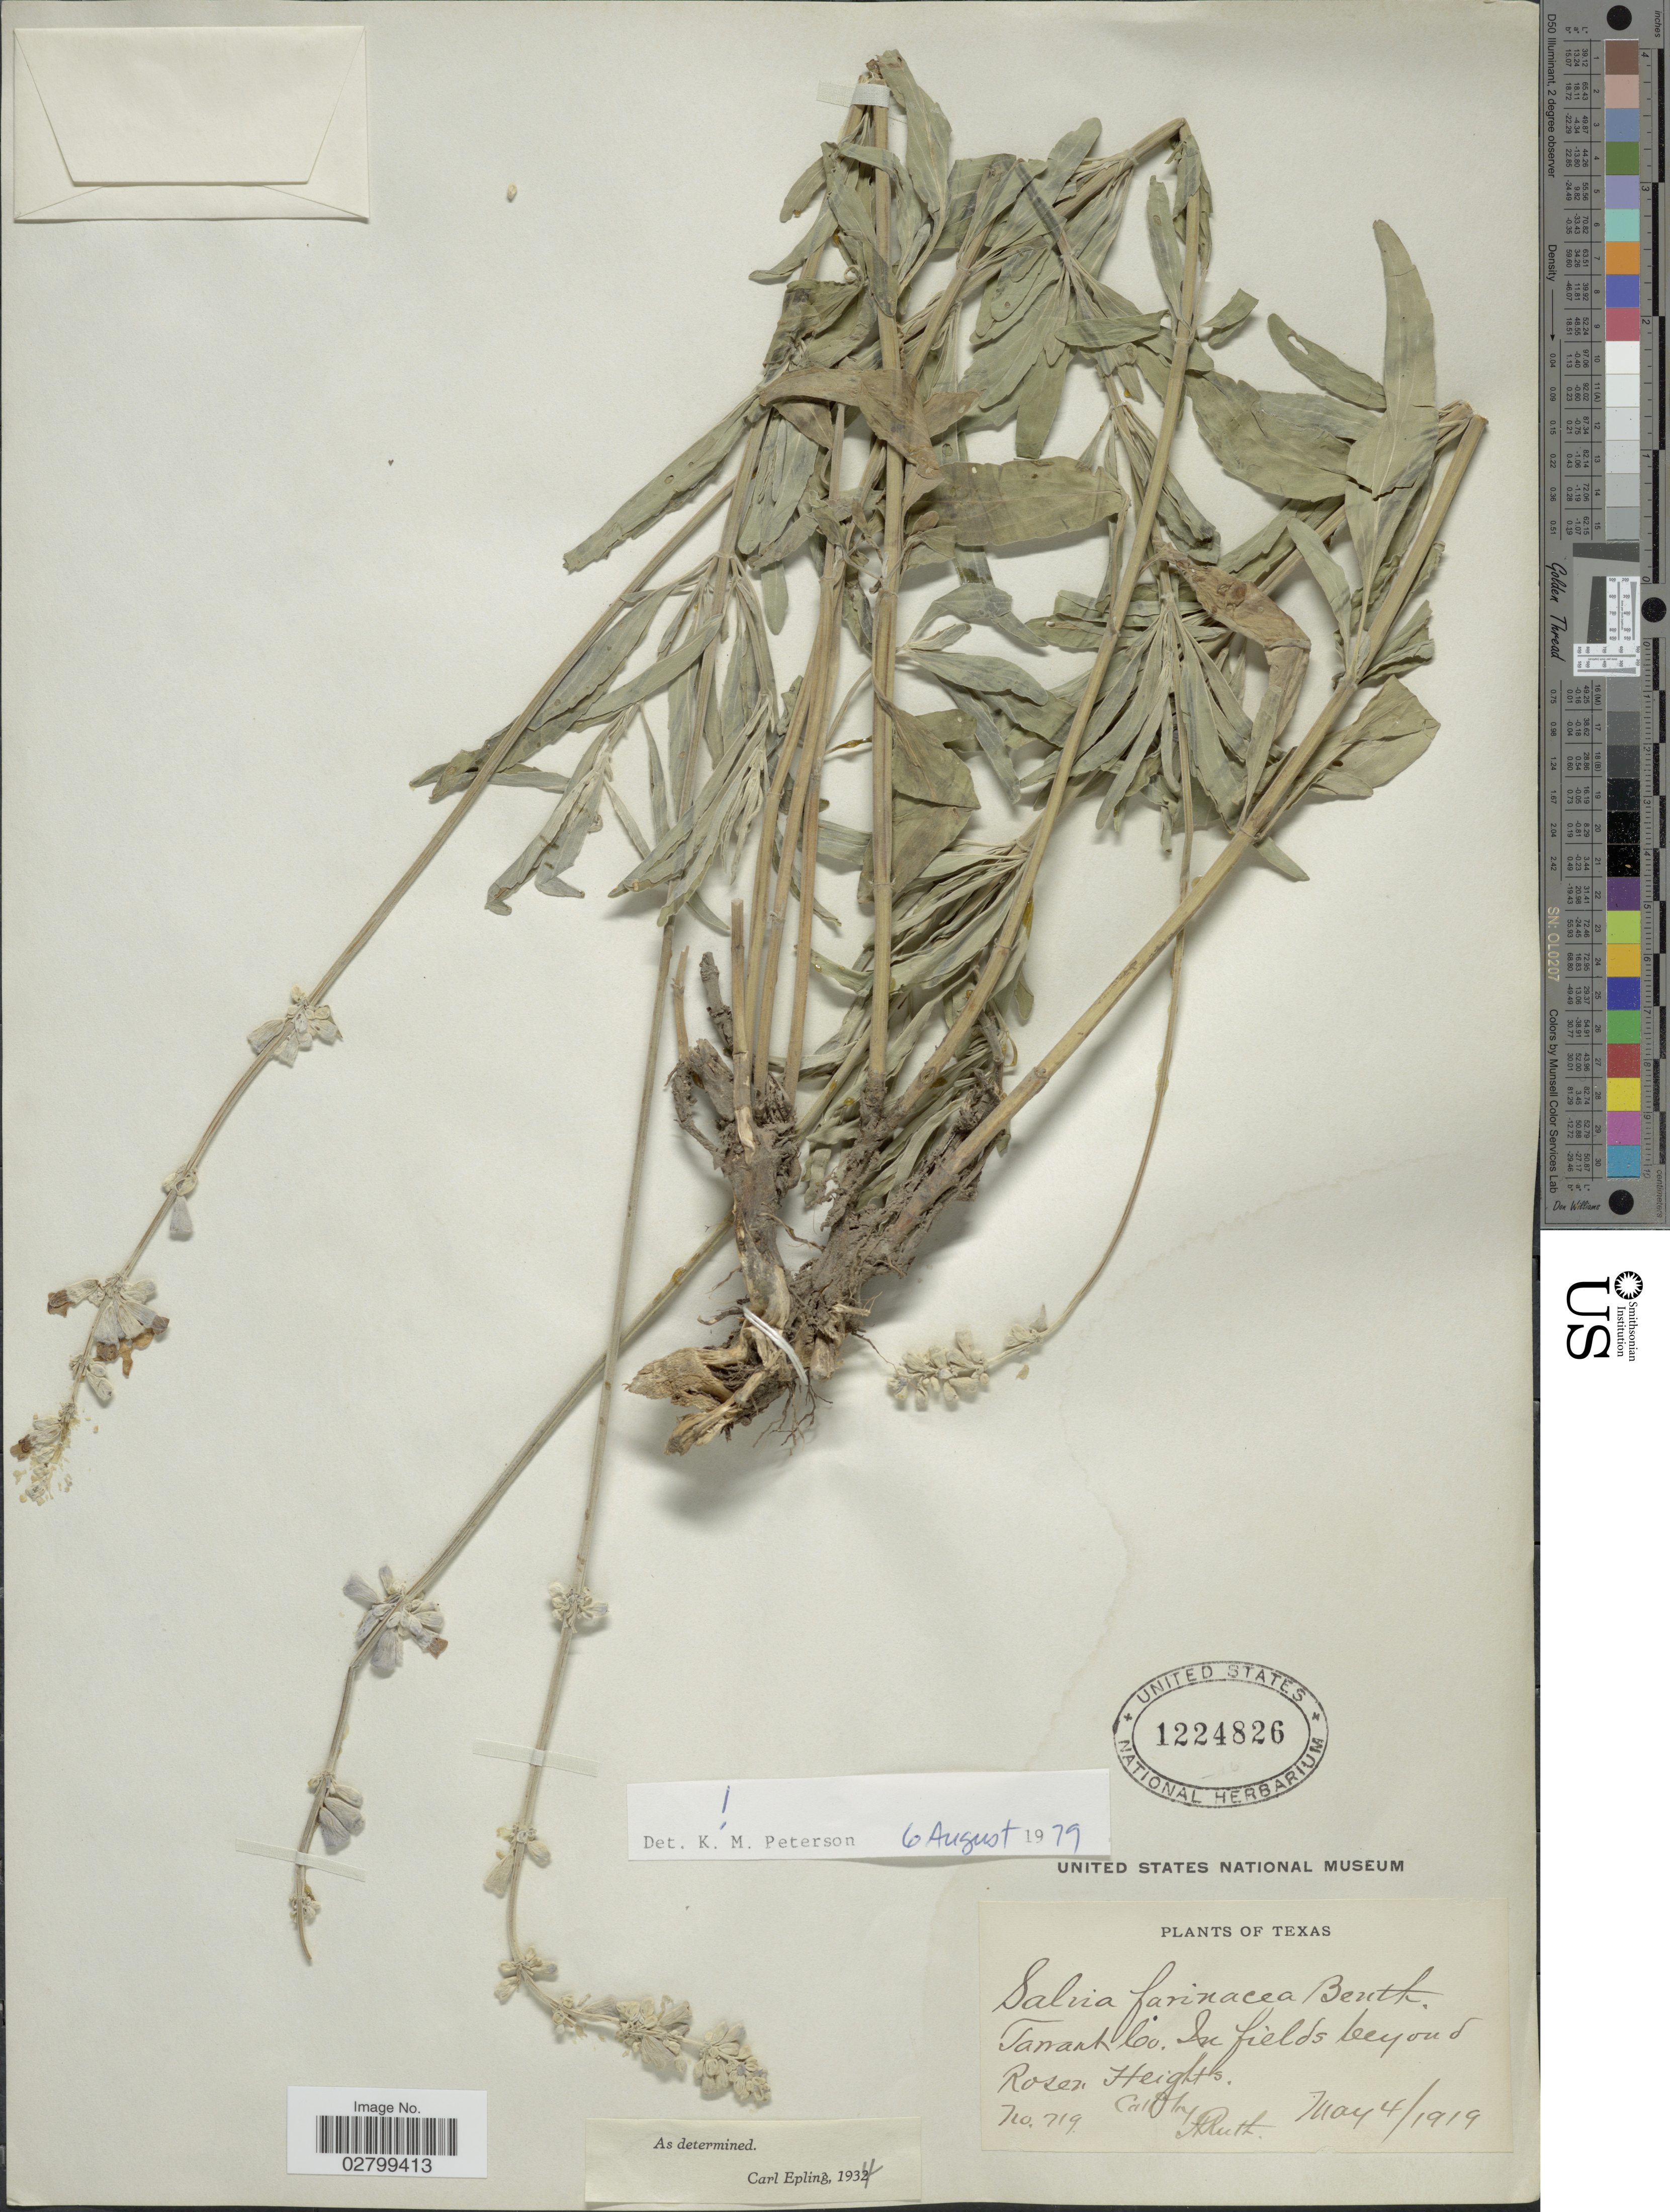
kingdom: Plantae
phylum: Tracheophyta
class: Magnoliopsida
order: Lamiales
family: Lamiaceae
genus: Salvia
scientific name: Salvia farinacea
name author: Benth.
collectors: A. Ruth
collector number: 719*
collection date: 1919-05-04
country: United States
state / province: Texas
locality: Tarrant Co. In fields beyond Rosen Heights.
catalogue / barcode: US 1224826